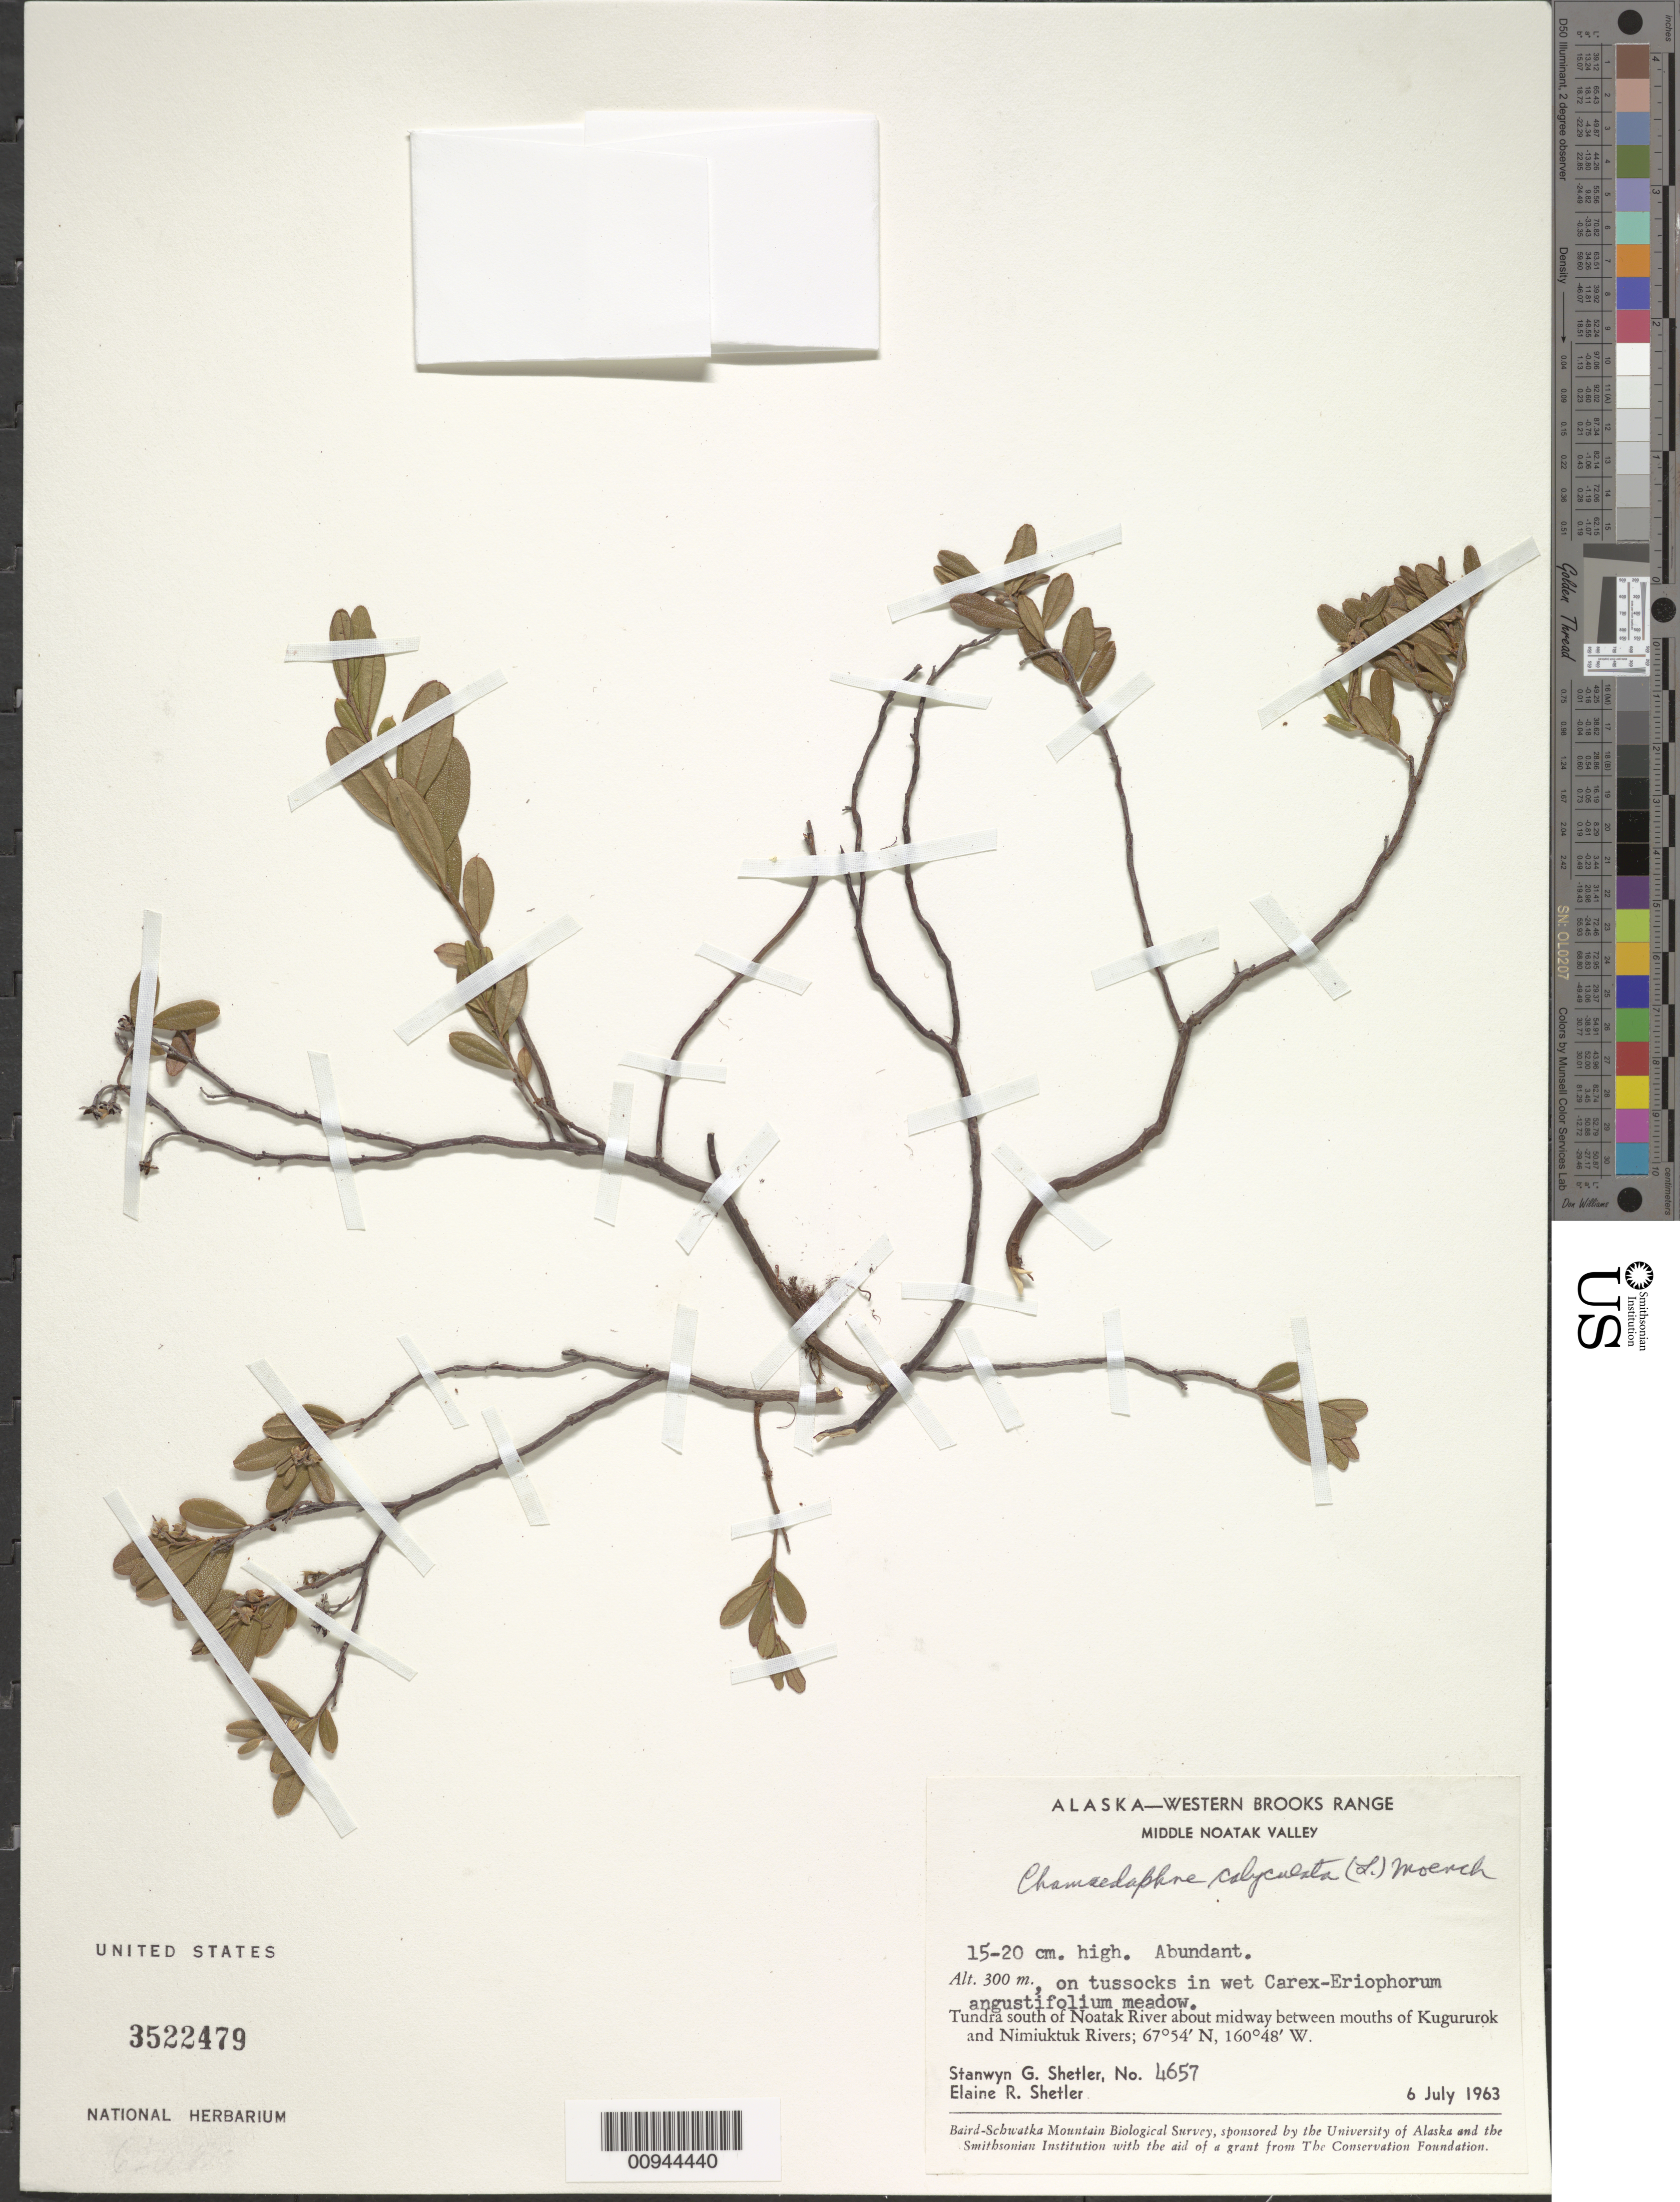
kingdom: Plantae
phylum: Tracheophyta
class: Magnoliopsida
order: Ericales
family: Ericaceae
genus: Chamaedaphne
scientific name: Chamaedaphne calyculata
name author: (L.) Moench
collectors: S. Shetler & E. R. Shetler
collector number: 4657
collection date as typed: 06 Jul 1963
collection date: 1963-07-06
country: United States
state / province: Alaska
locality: S of Noatak River about midway between mouths of Kugururok and Nimiuktuk Rivers. Western Brooks Range, Middle Noatak Valley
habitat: Tundra. On tussocks in wet Carex-Eriophorum angustifolium meadow.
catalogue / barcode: US 3522479